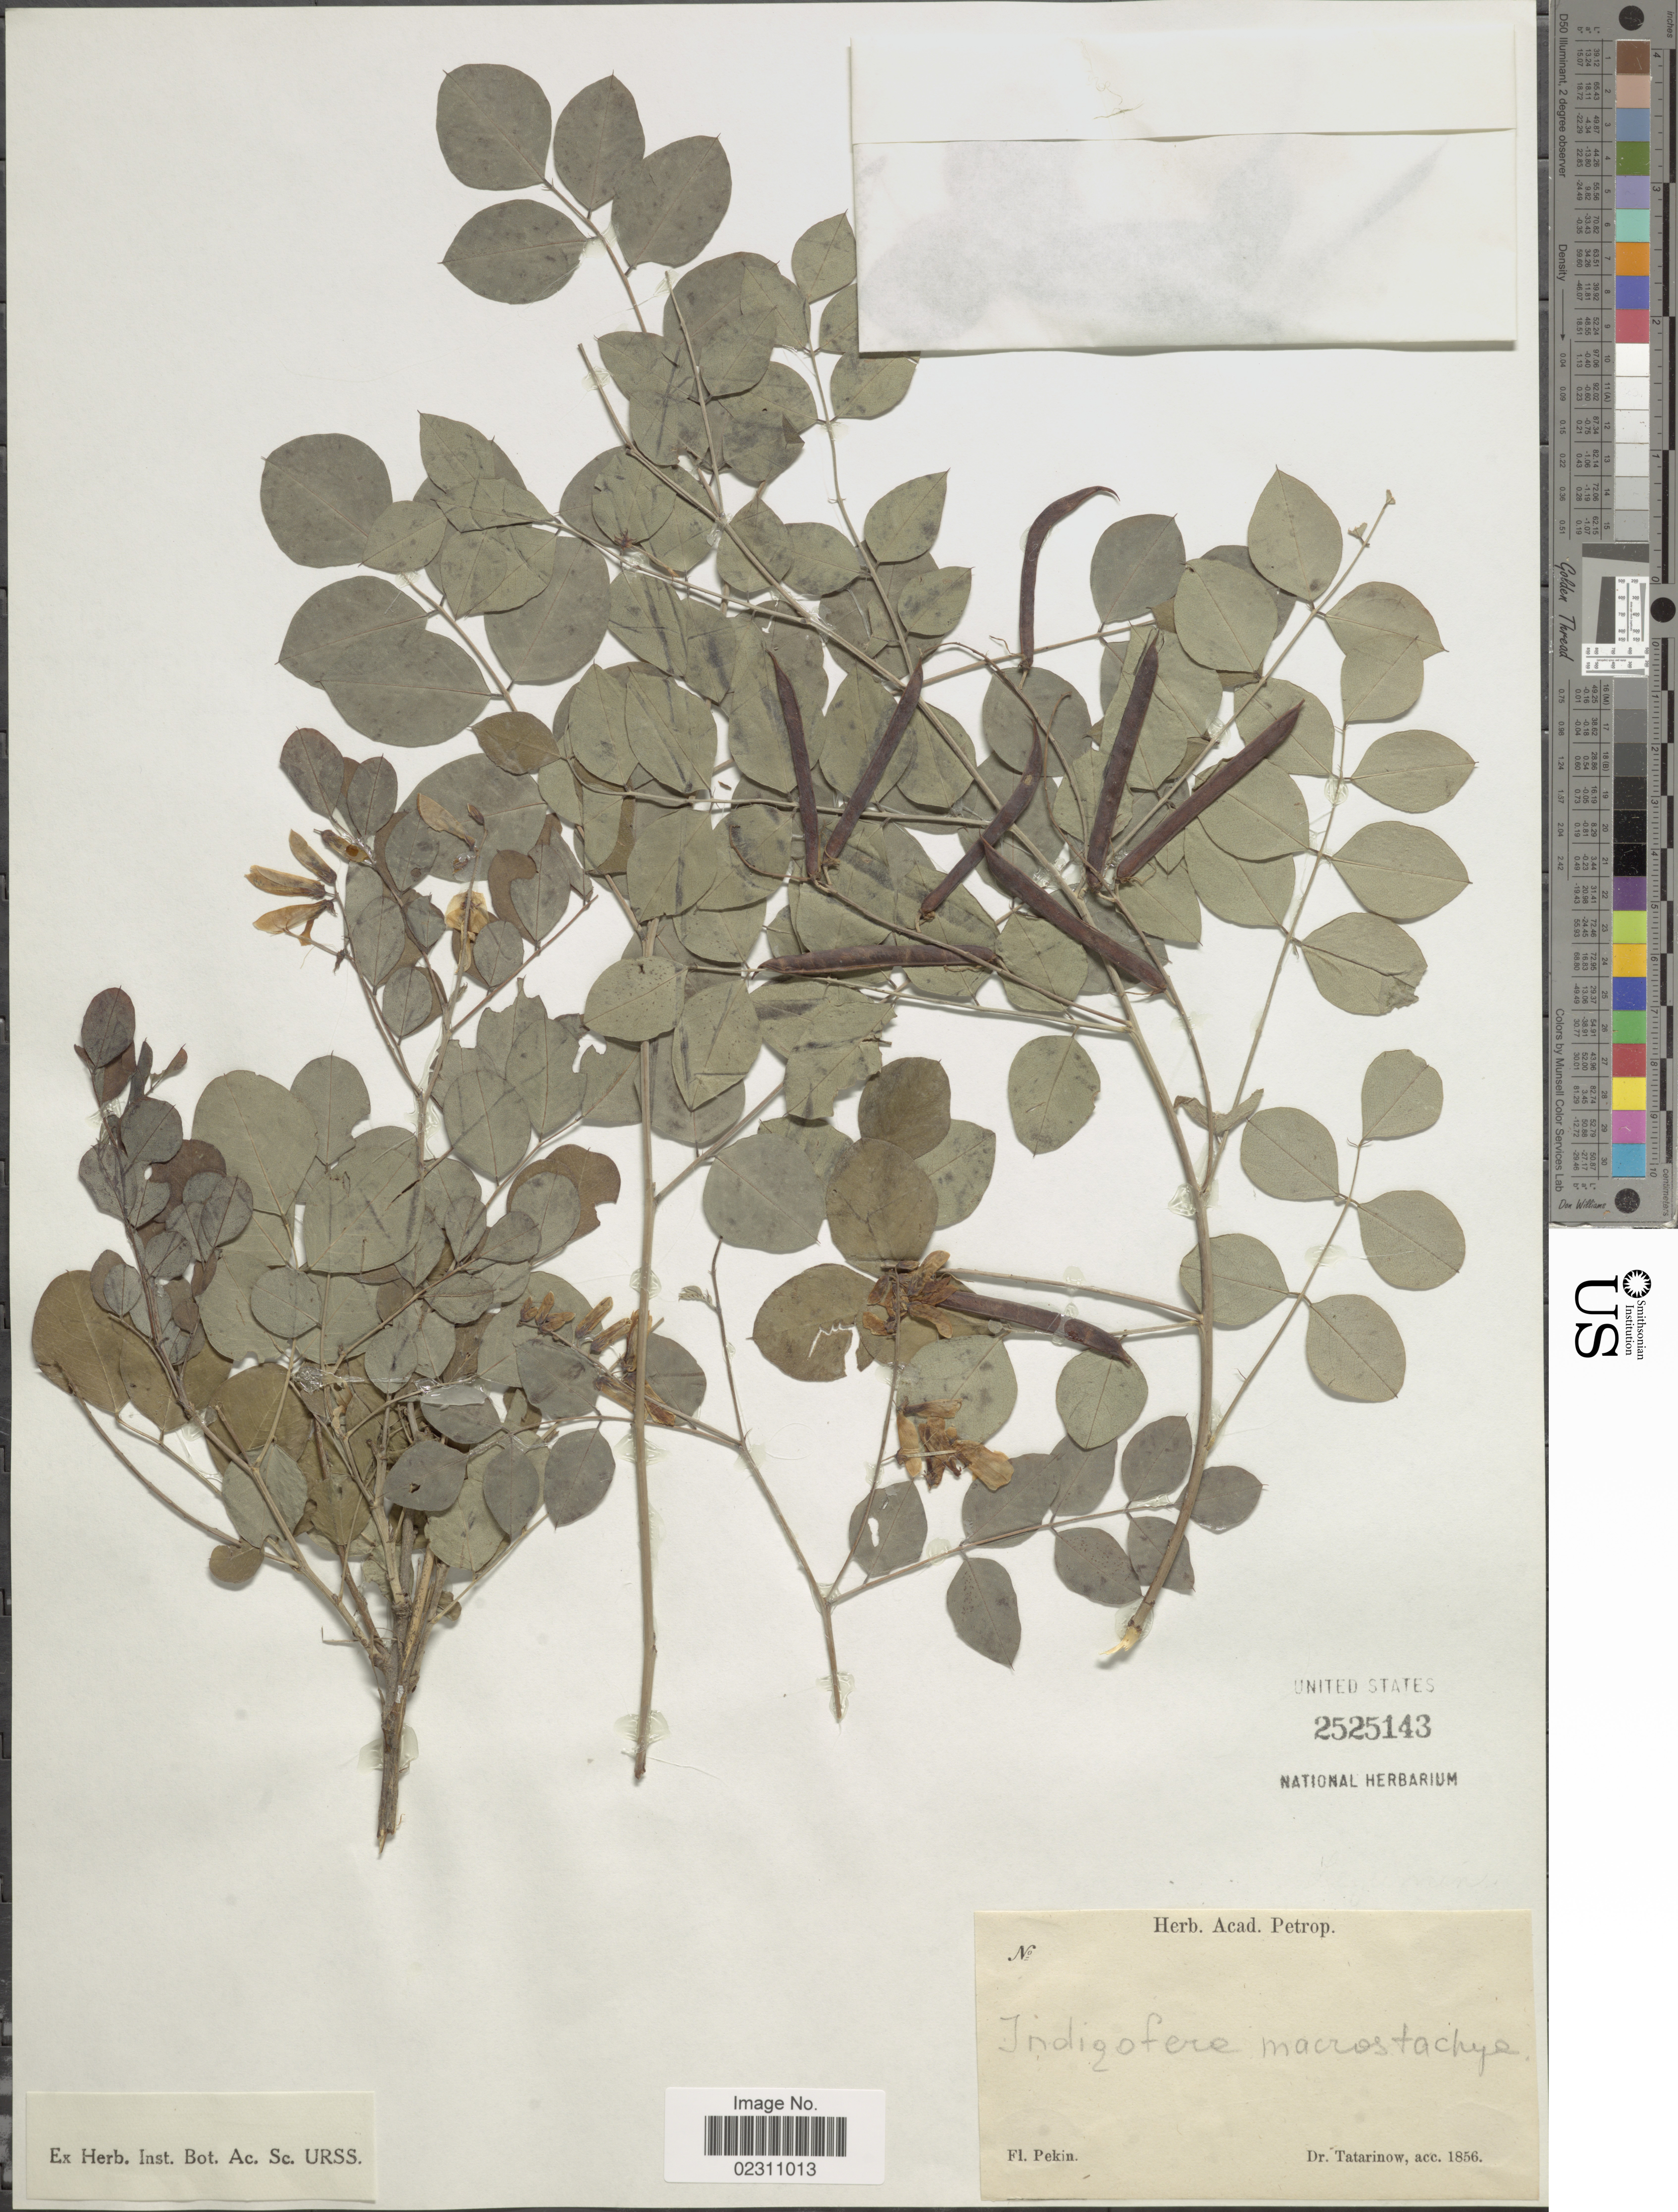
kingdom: Plantae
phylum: Tracheophyta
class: Magnoliopsida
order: Fabales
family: Fabaceae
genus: Indigofera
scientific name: Indigofera macrostachya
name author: Vent.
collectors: -. Tatarinow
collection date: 1856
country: China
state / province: Beijing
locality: Pekin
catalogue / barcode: US 2525143